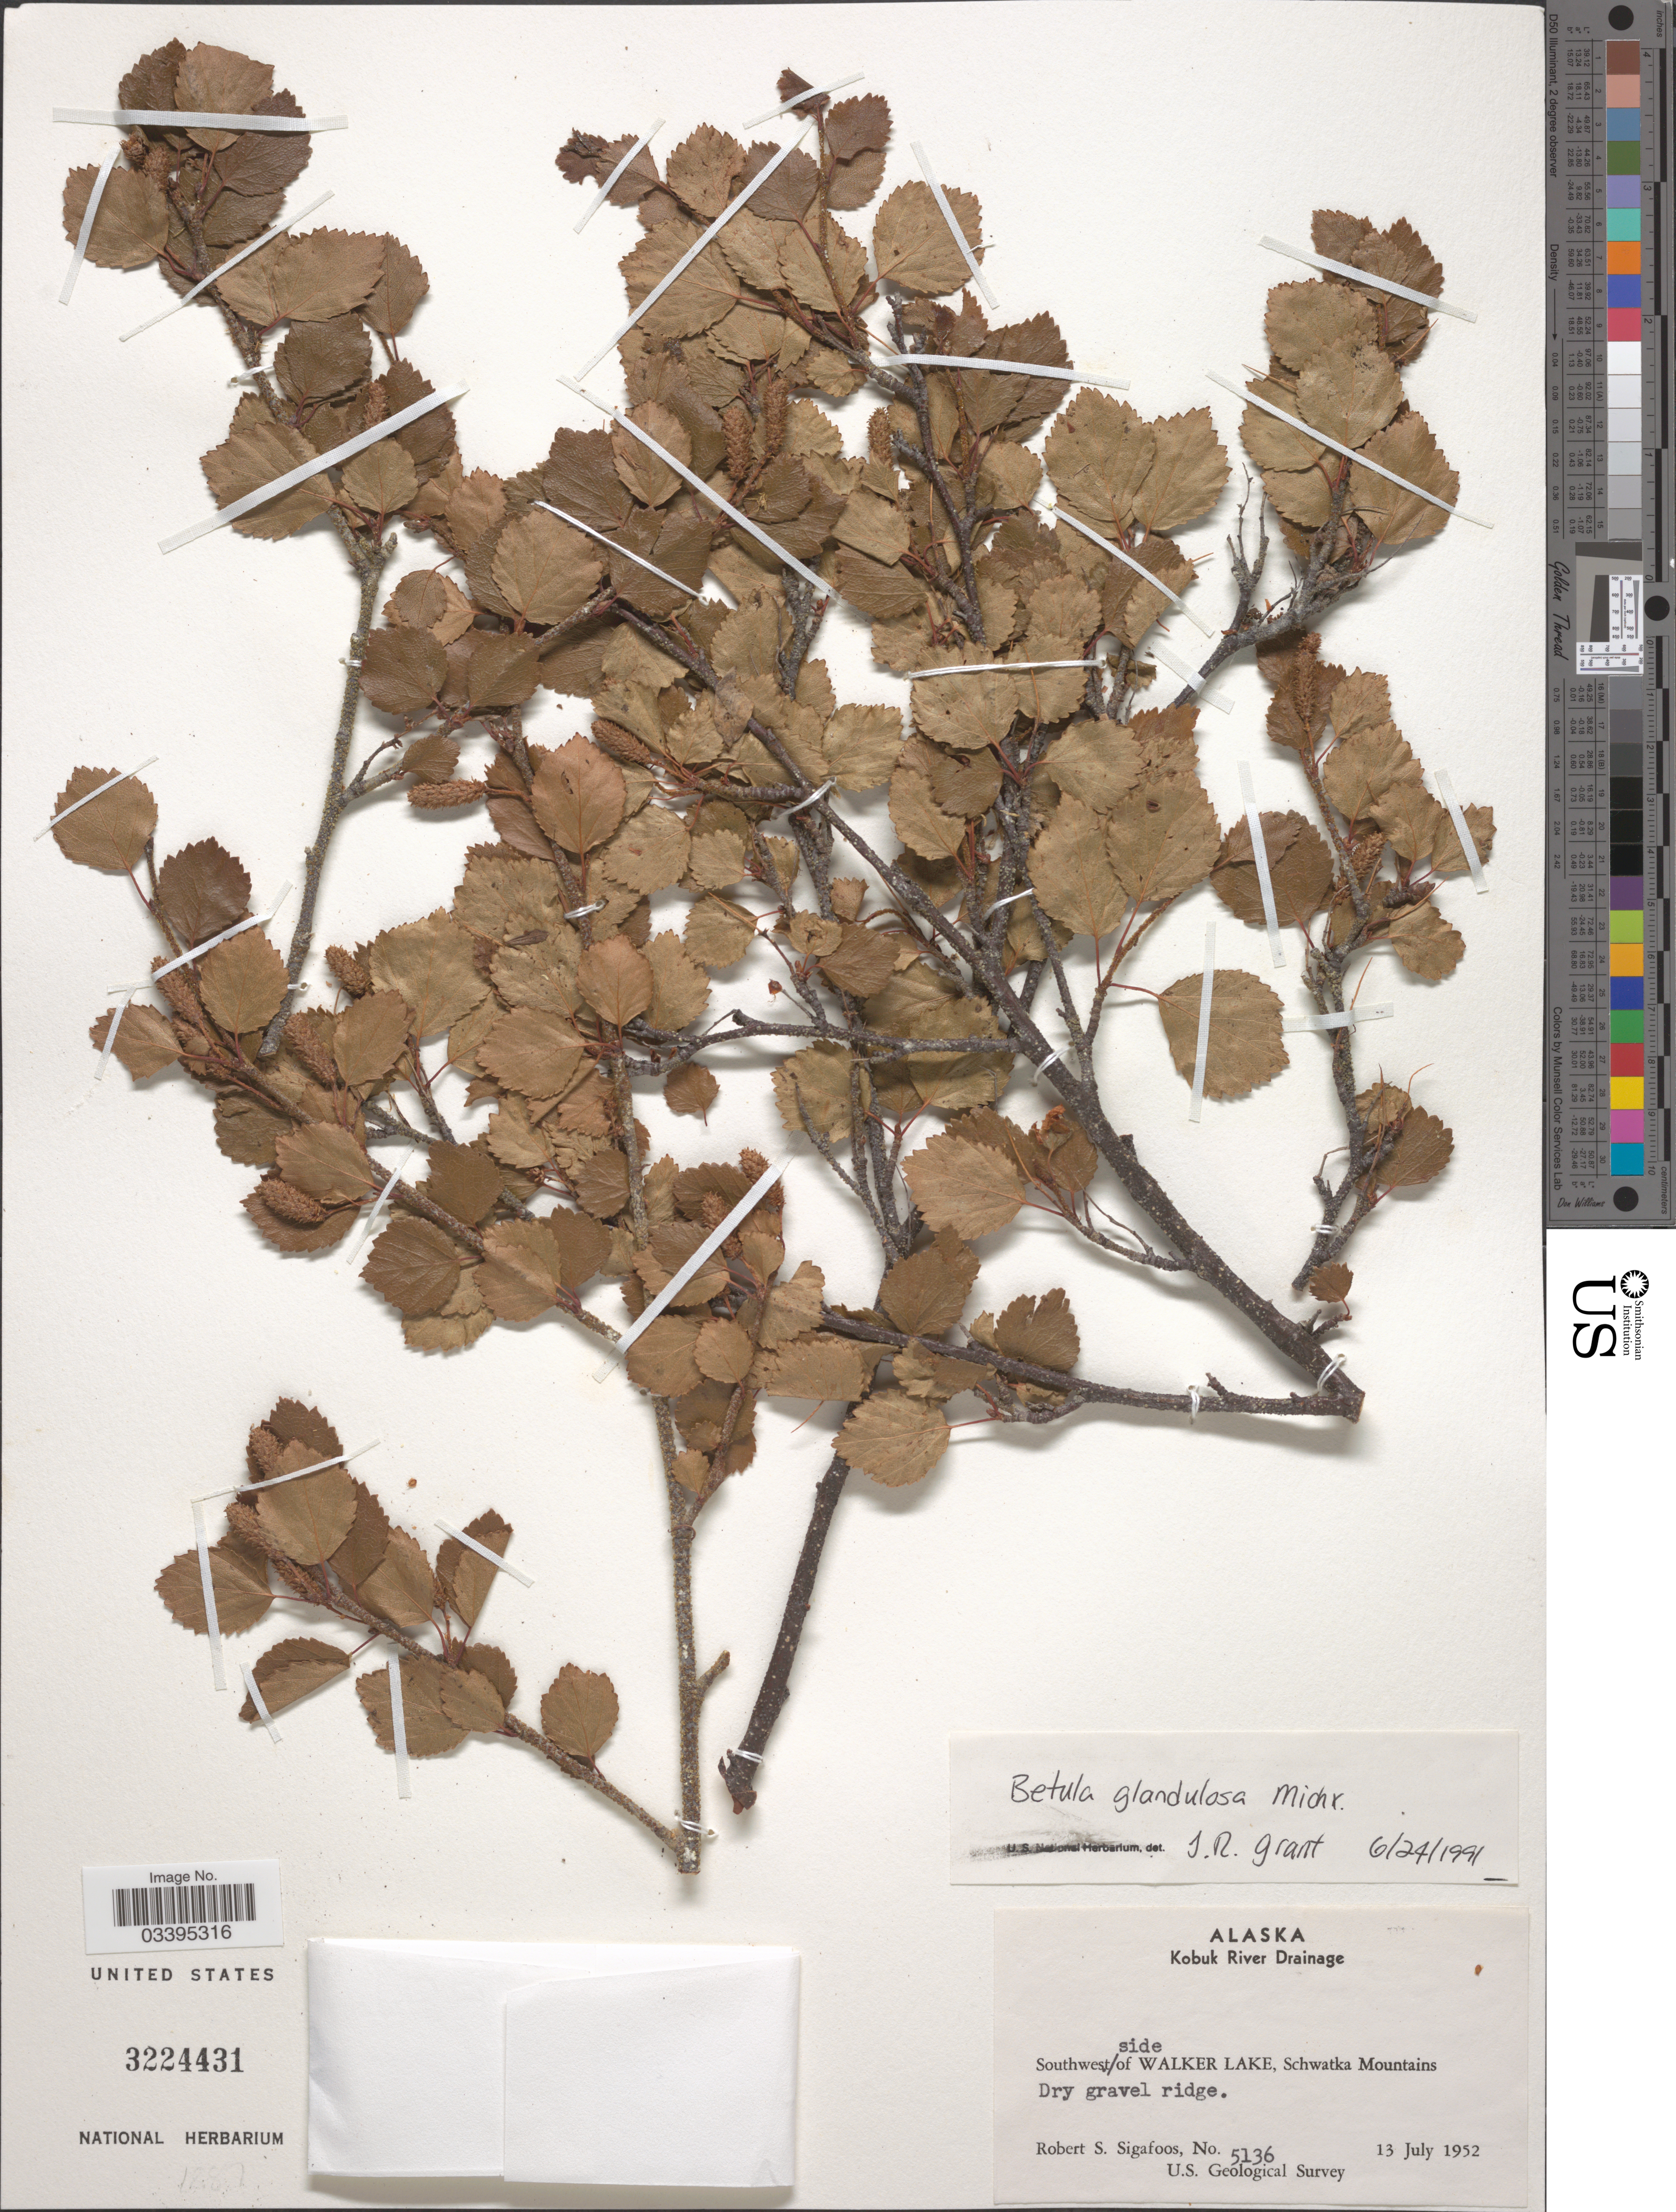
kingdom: Plantae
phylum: Tracheophyta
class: Magnoliopsida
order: Fagales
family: Betulaceae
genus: Betula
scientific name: Betula glandulosa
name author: Michx.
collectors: R. Sigafoos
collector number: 5136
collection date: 1952-07-13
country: United States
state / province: Alaska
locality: Kobuk River Drainage. Southwest side of Walker Lake, Schwatka Mountains.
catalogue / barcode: US 3224431